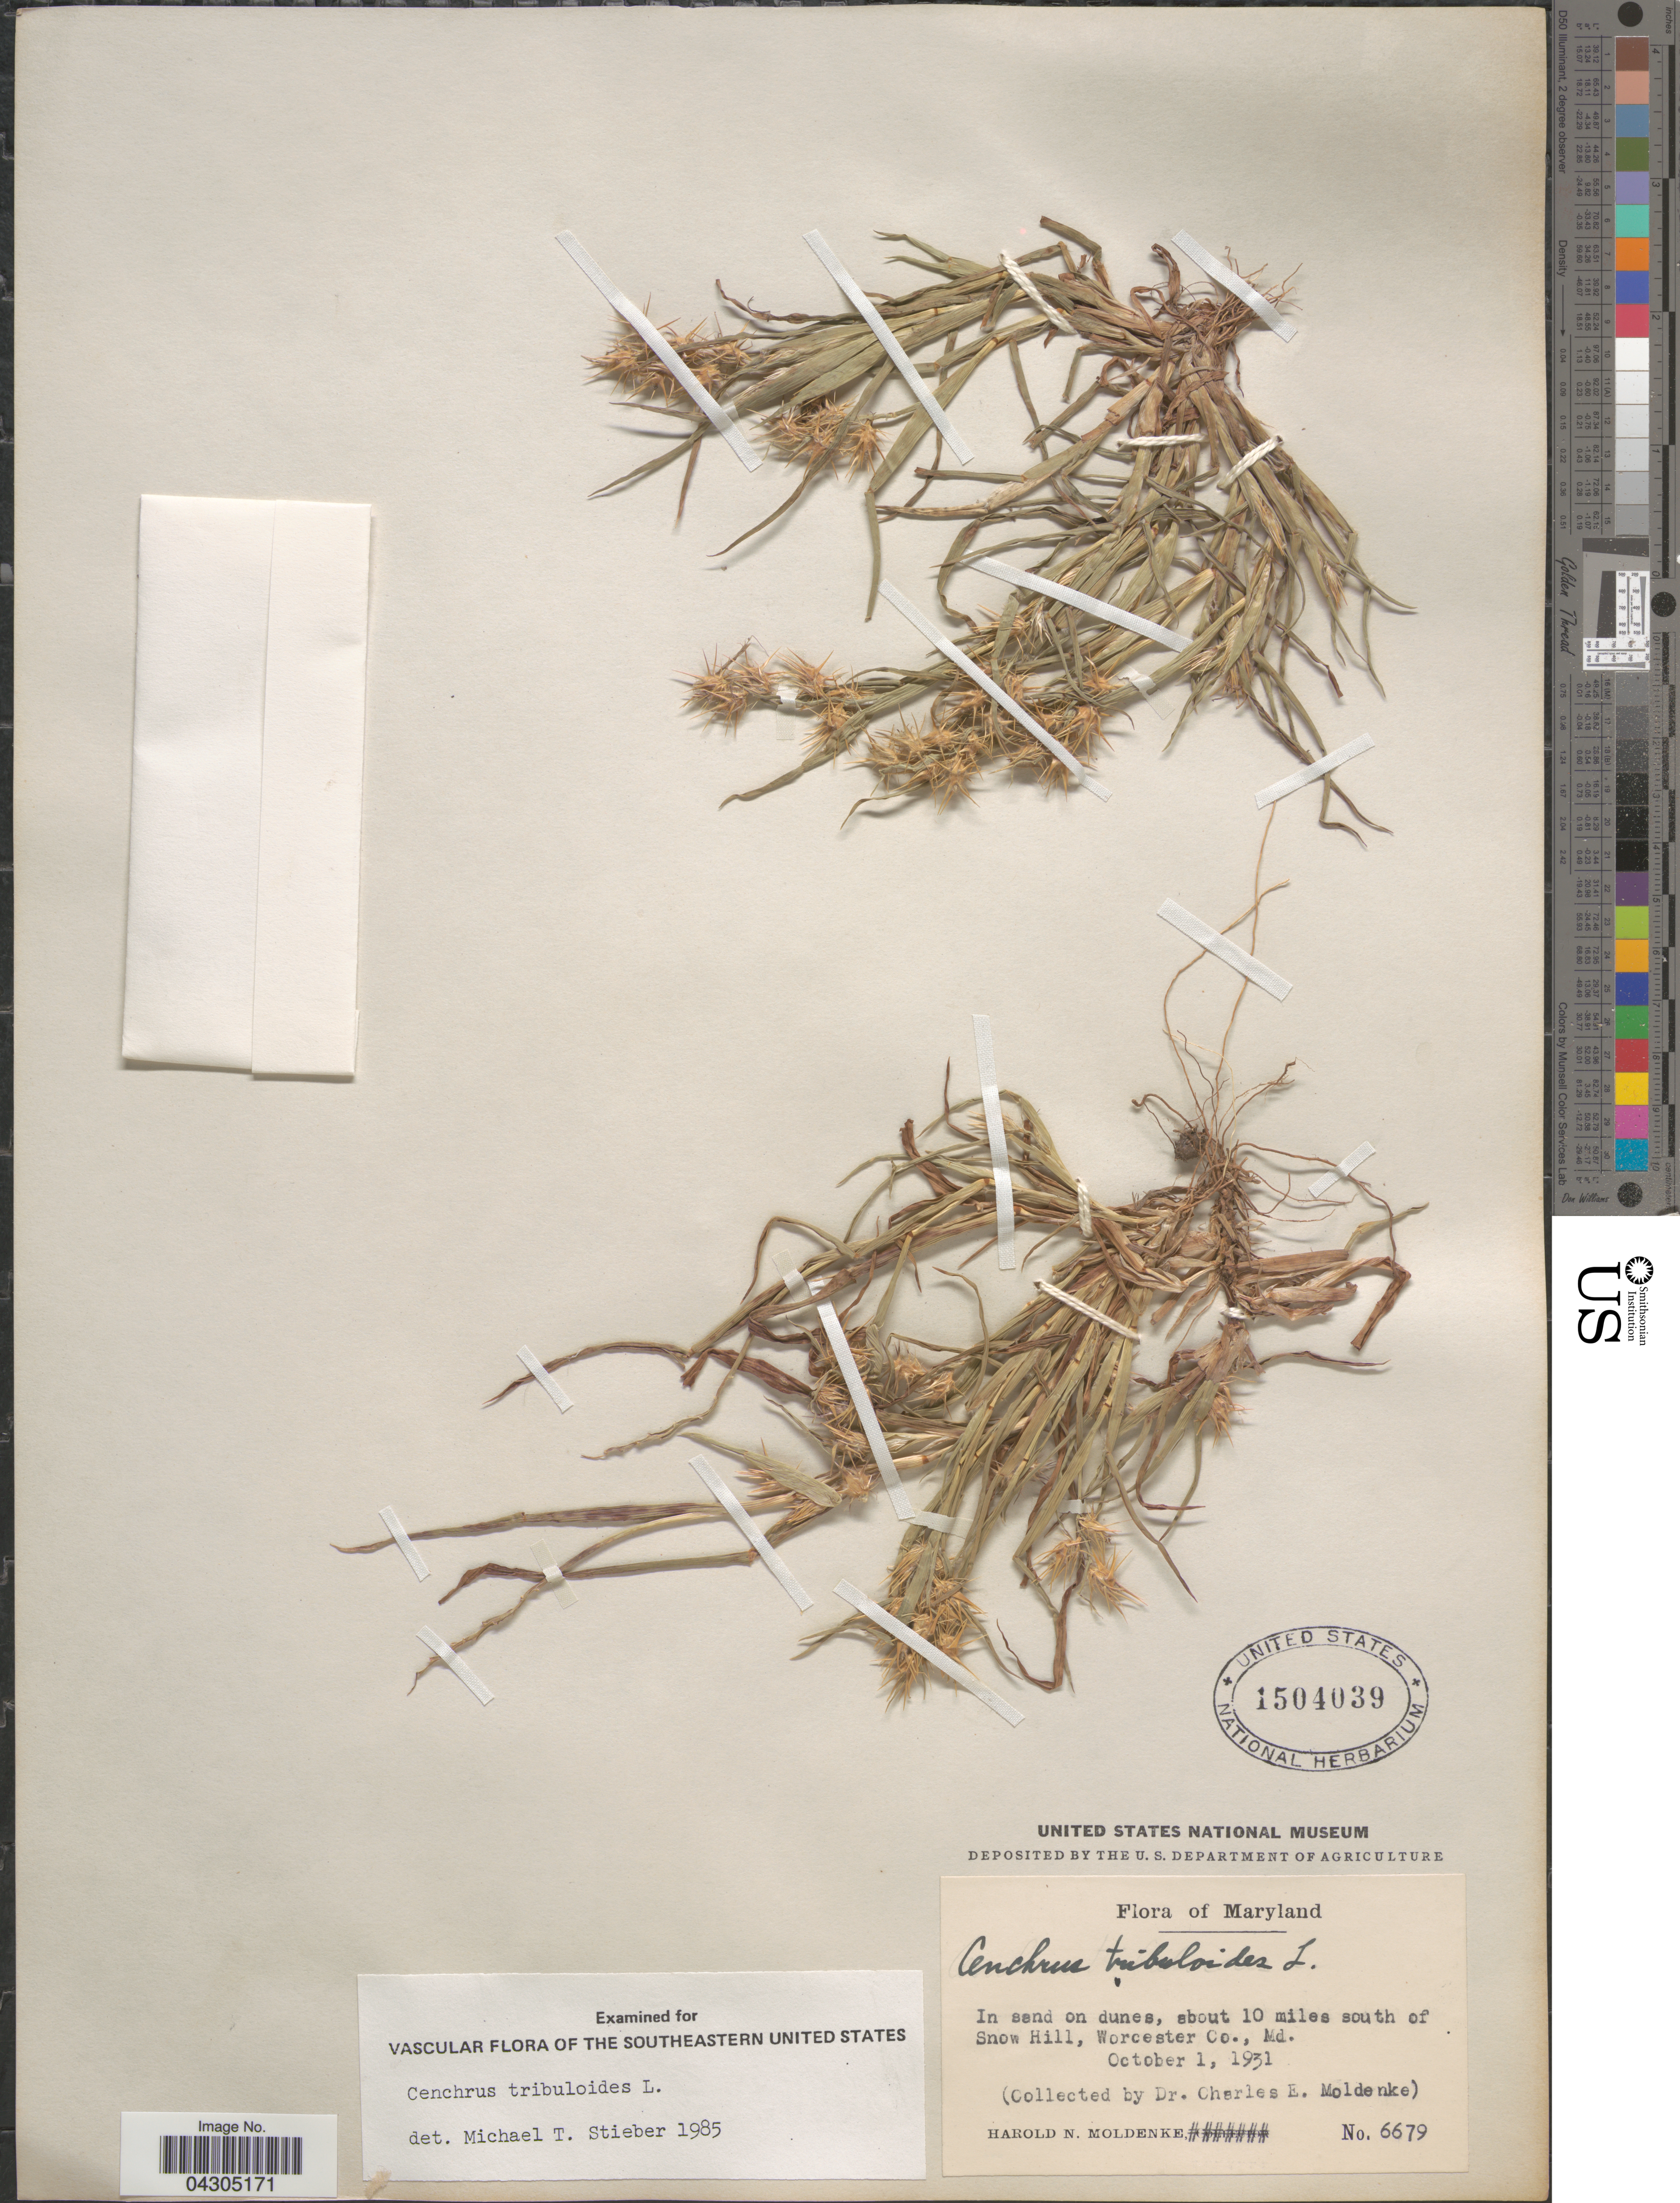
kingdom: Plantae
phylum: Tracheophyta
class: Liliopsida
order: Poales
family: Poaceae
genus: Cenchrus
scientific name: Cenchrus tribuloides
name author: L.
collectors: C. Moldenke & H. N. Moldenke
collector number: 6679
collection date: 1931-10-01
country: United States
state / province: Maryland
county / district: Worcester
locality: In sand on dunes, about 10 miles south of Snow Hill, Worcester Co.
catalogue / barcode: US 1504039